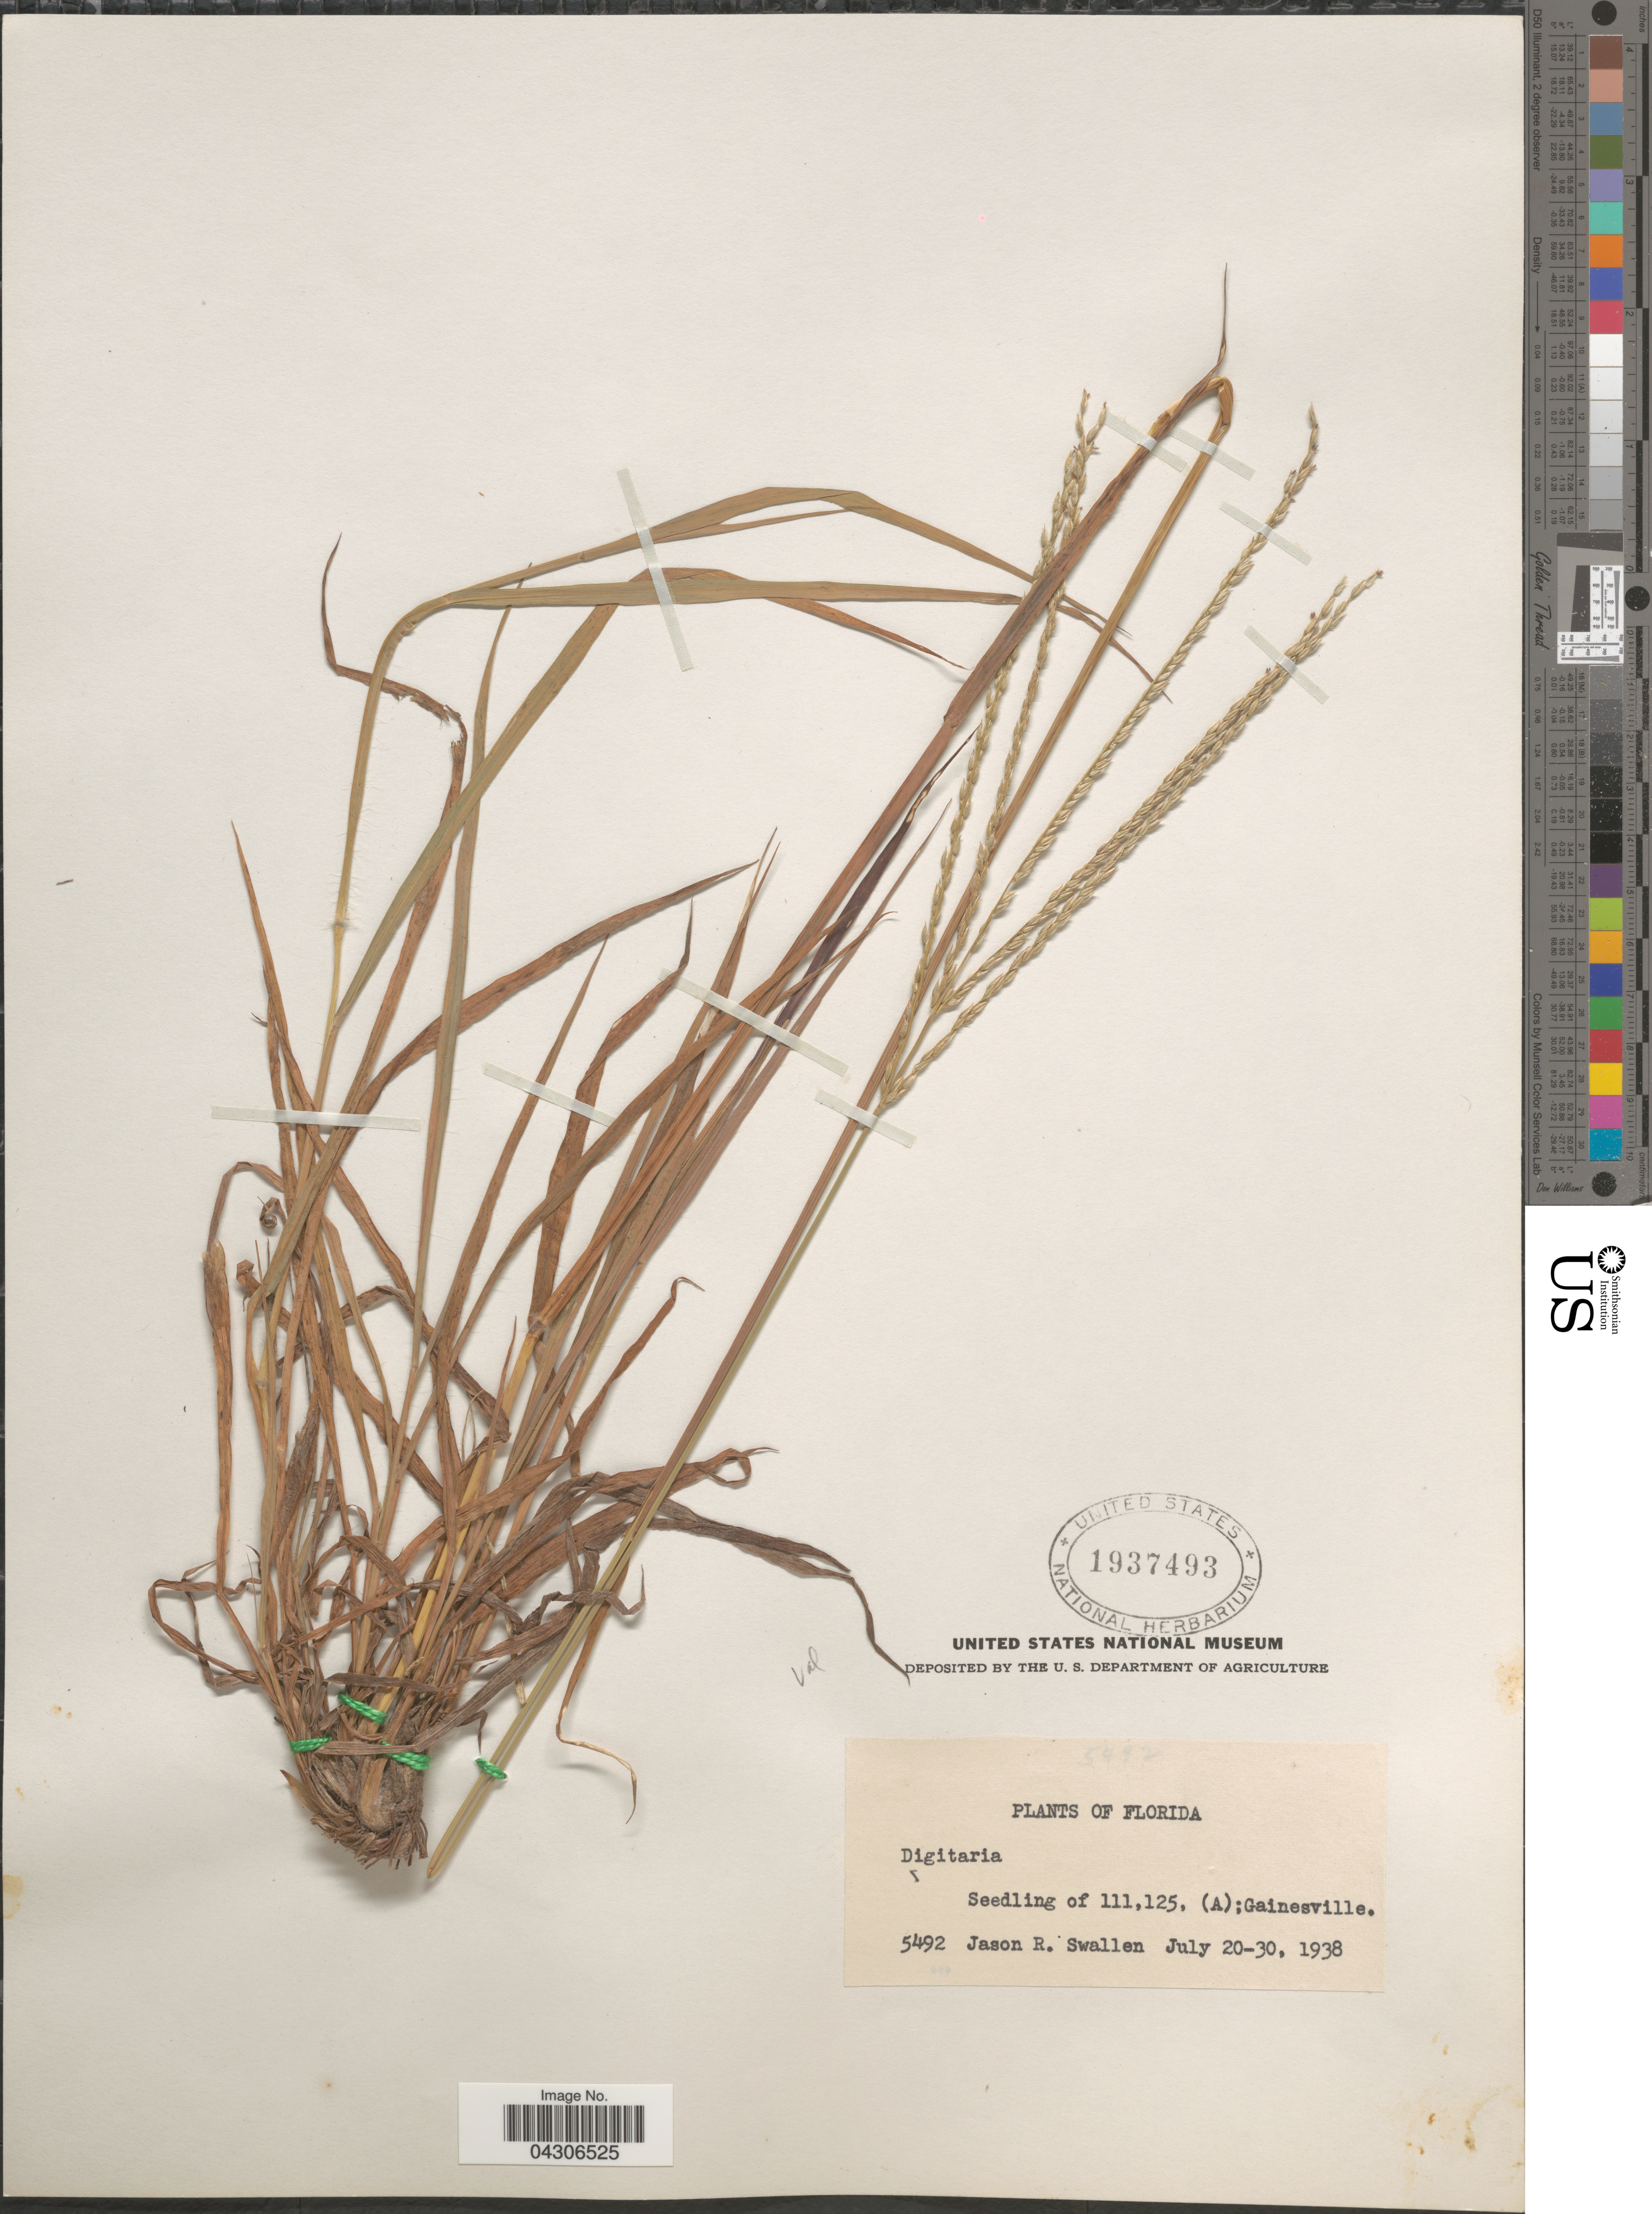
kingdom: Plantae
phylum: Tracheophyta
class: Liliopsida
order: Poales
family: Poaceae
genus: Digitaria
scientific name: Digitaria sp.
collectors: J. R. Swallen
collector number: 5492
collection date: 1938-07-20/1938-07-30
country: United States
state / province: Florida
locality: Gainesville.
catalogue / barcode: US 1937493